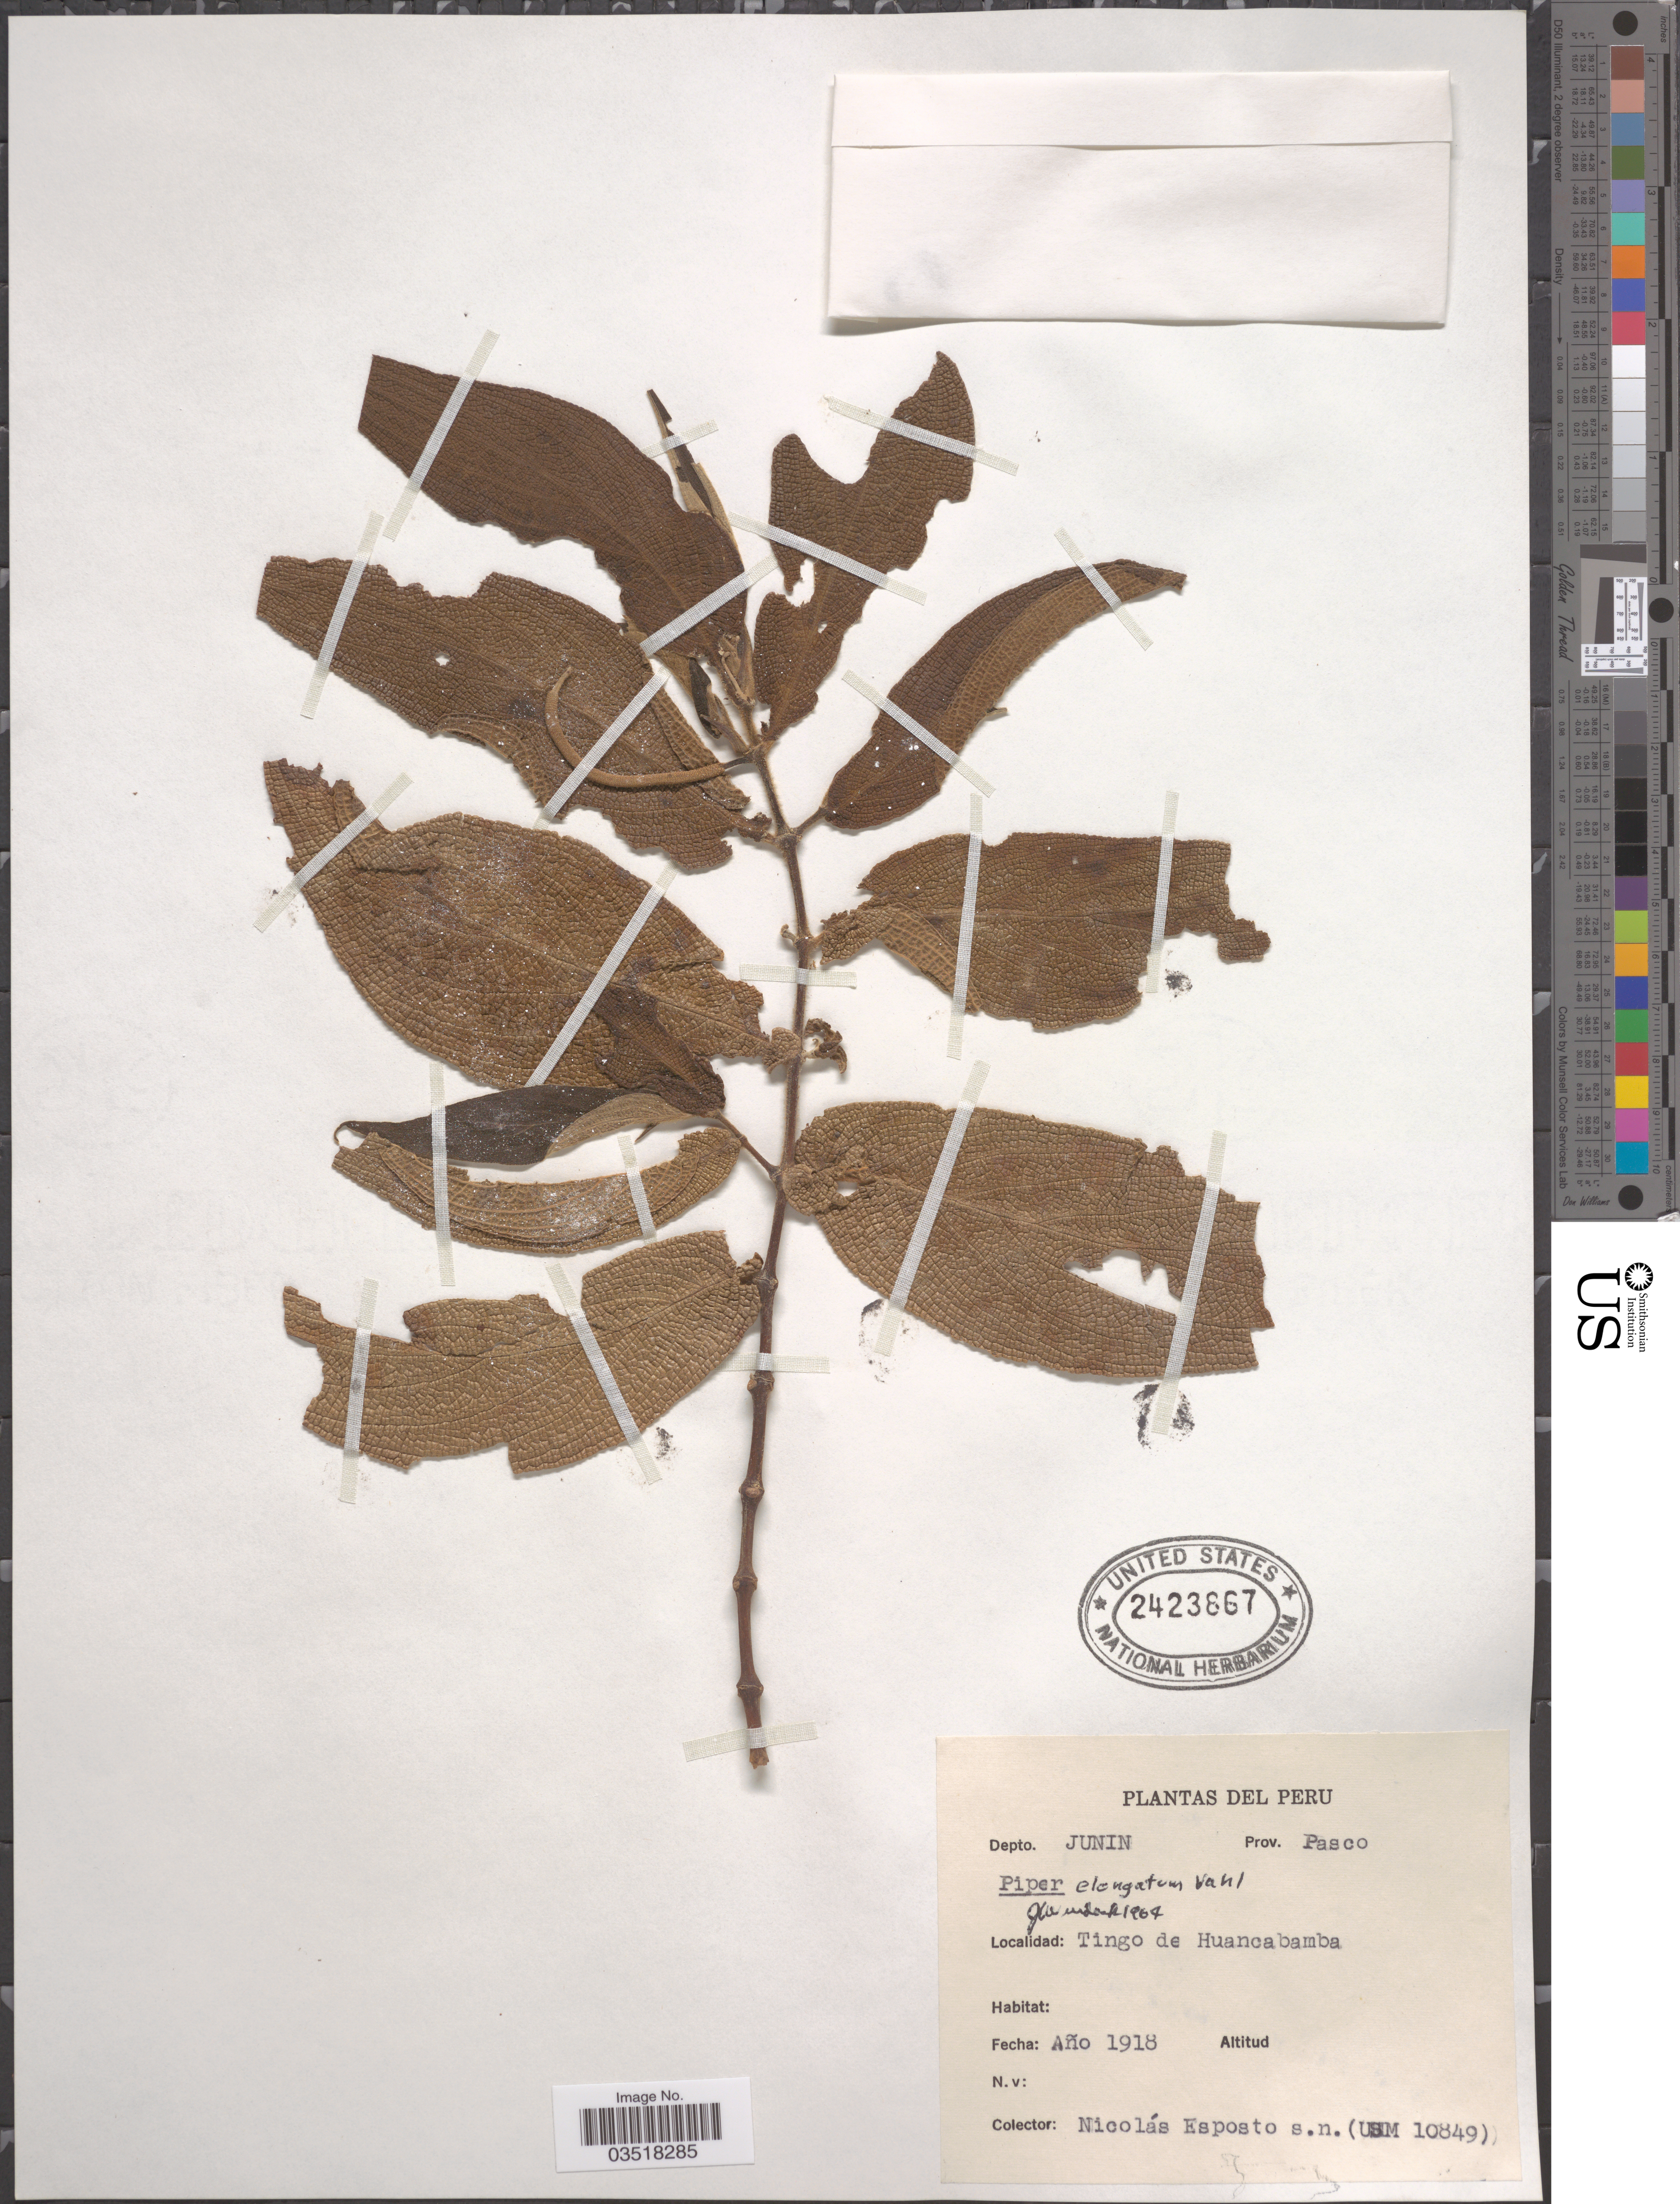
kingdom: Plantae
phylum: Tracheophyta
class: Magnoliopsida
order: Piperales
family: Piperaceae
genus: Piper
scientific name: Piper elongatum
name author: Vahl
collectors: N. Esposto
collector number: USM 10849?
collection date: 1918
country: Peru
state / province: Junín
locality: Depto. Junin. Prov. Pasco. Tingo de Huancabamba.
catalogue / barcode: US 2423867